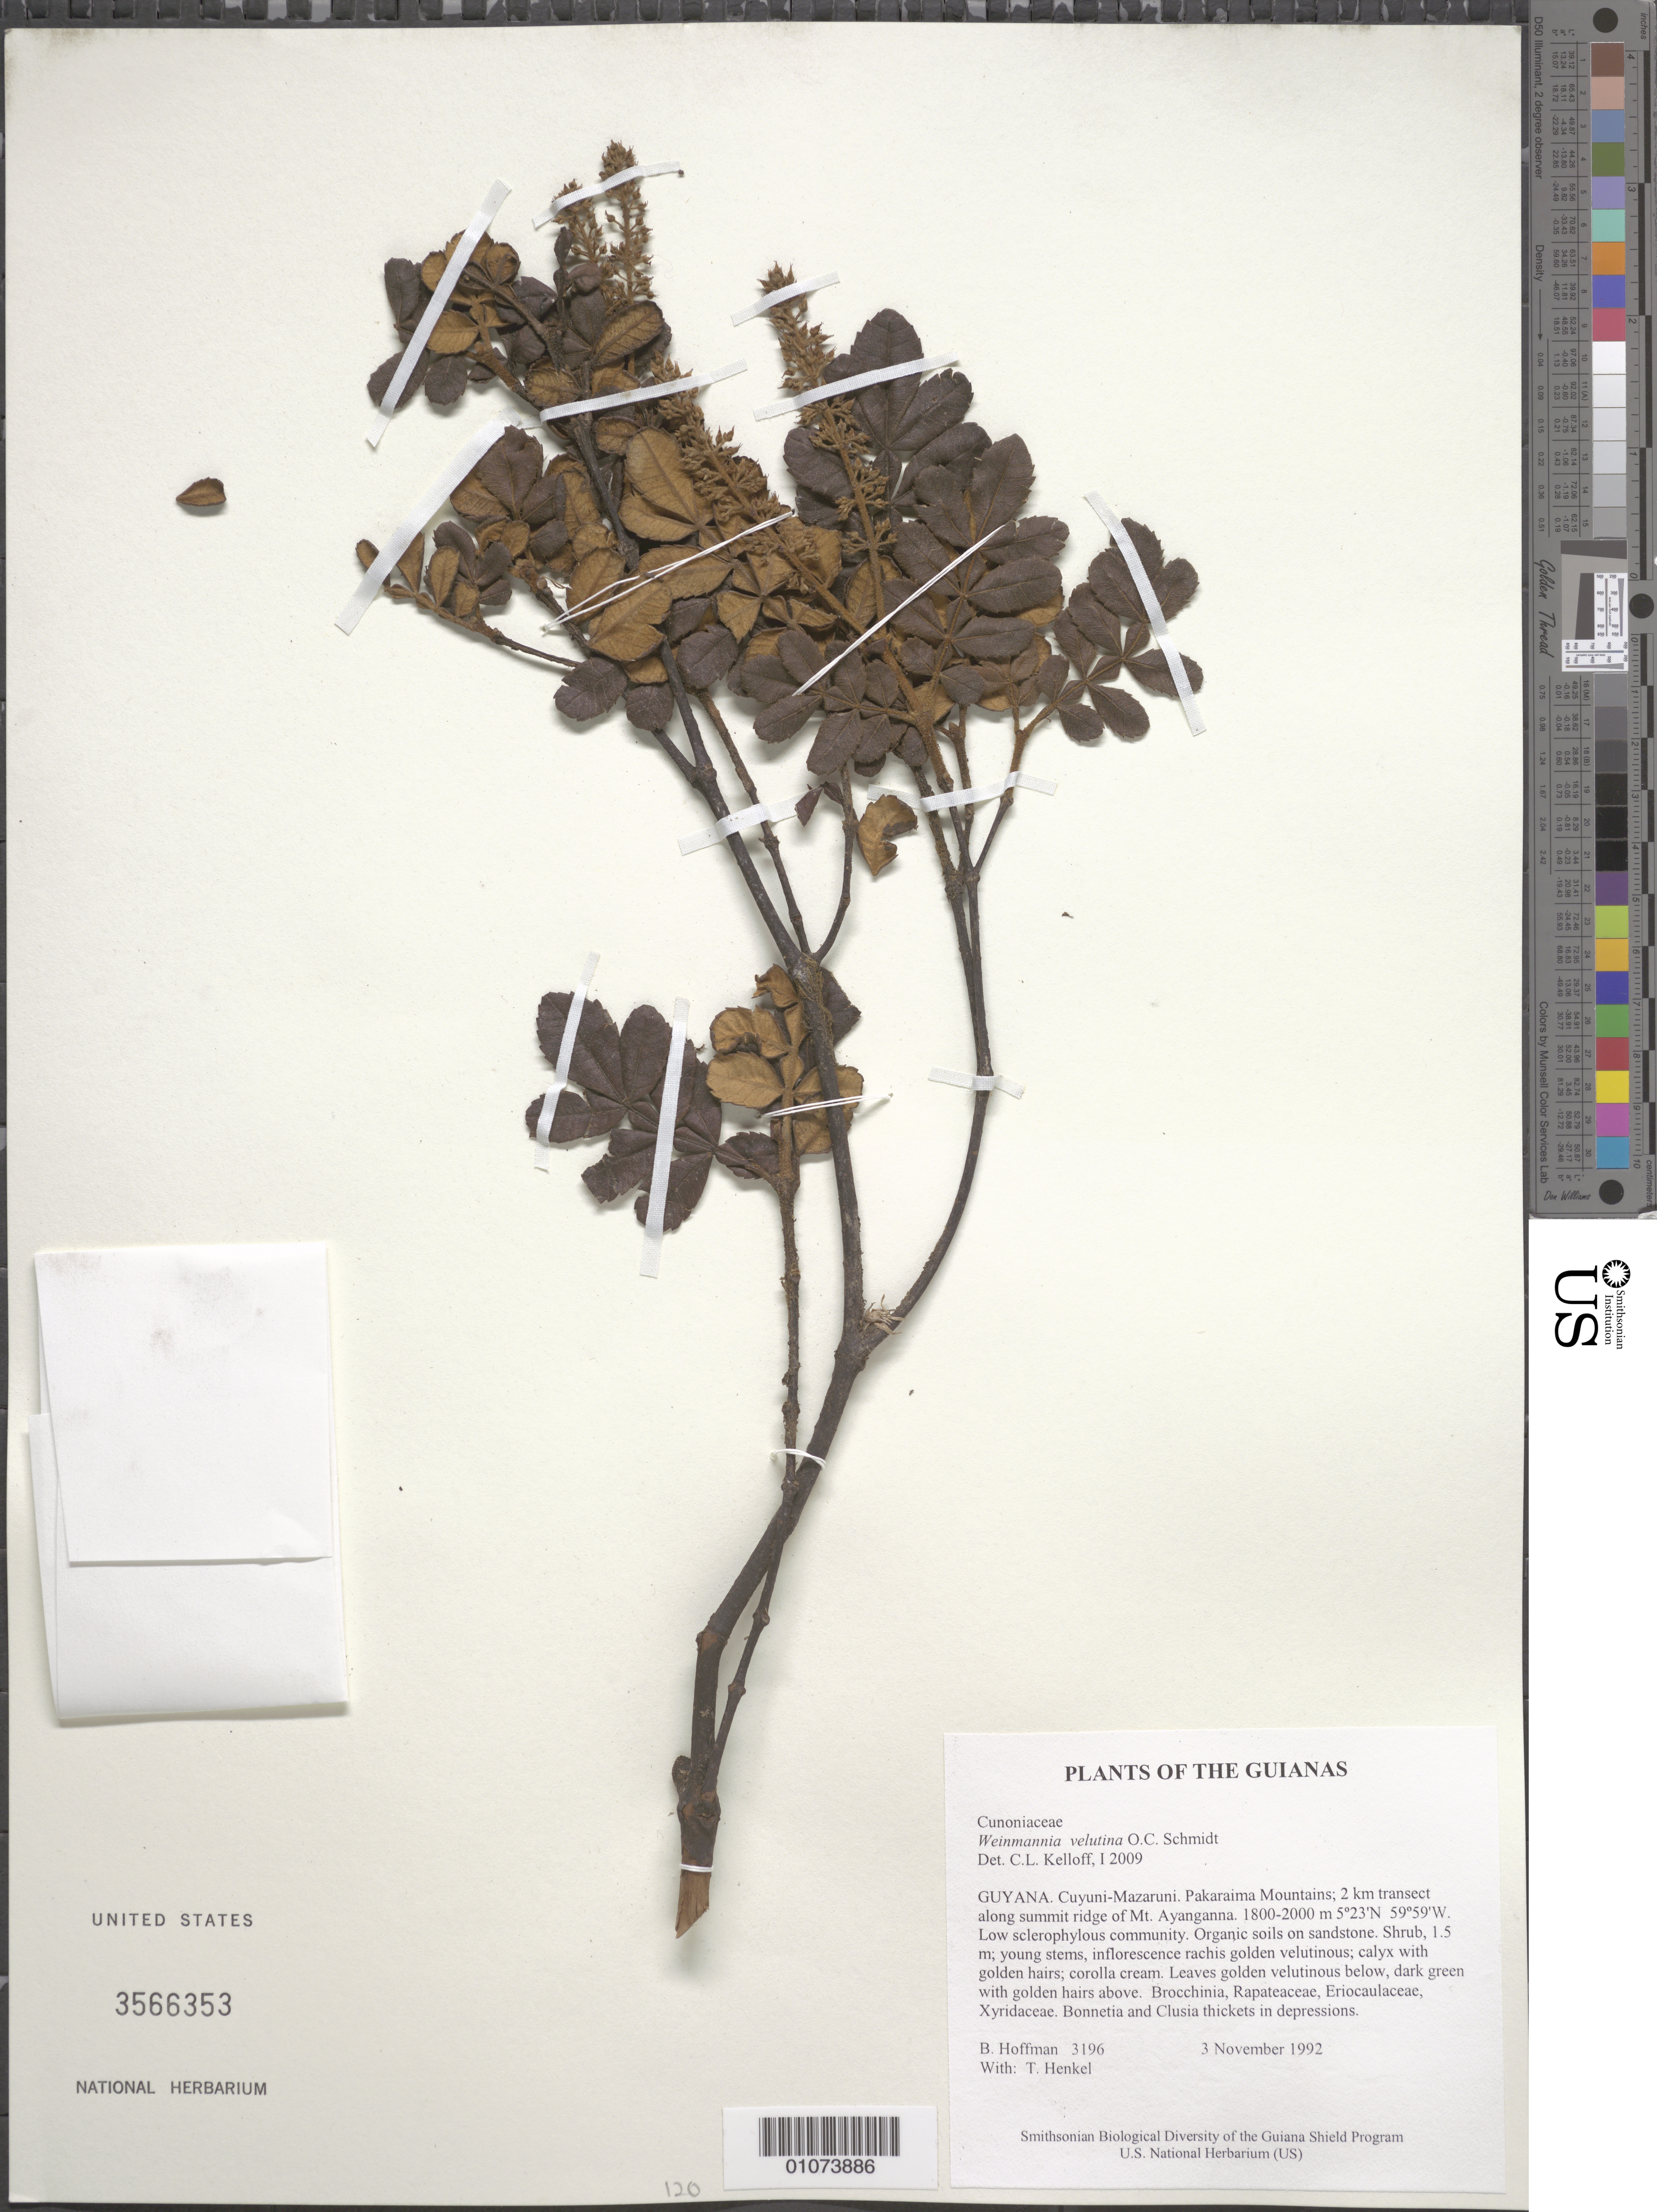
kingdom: Plantae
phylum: Tracheophyta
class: Magnoliopsida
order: Oxalidales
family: Cunoniaceae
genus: Weinmannia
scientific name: Weinmannia velutina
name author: O.C. Schmidt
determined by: Kelloff, Carol L., (US), Smithsonian Institution - National Museum of Natural History (UNITED STATES)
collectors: B. Hoffman & T. Henkel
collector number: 3196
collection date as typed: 3 November 1992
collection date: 1992-11-03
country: Guyana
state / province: Cuyuni-Mazaruni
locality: Pakaraima Mountains; 2 km transect along summit ridge of Mt. Ayanganna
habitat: Low sclerophylous community. Organic soils on sandstone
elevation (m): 1800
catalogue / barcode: US 3566353